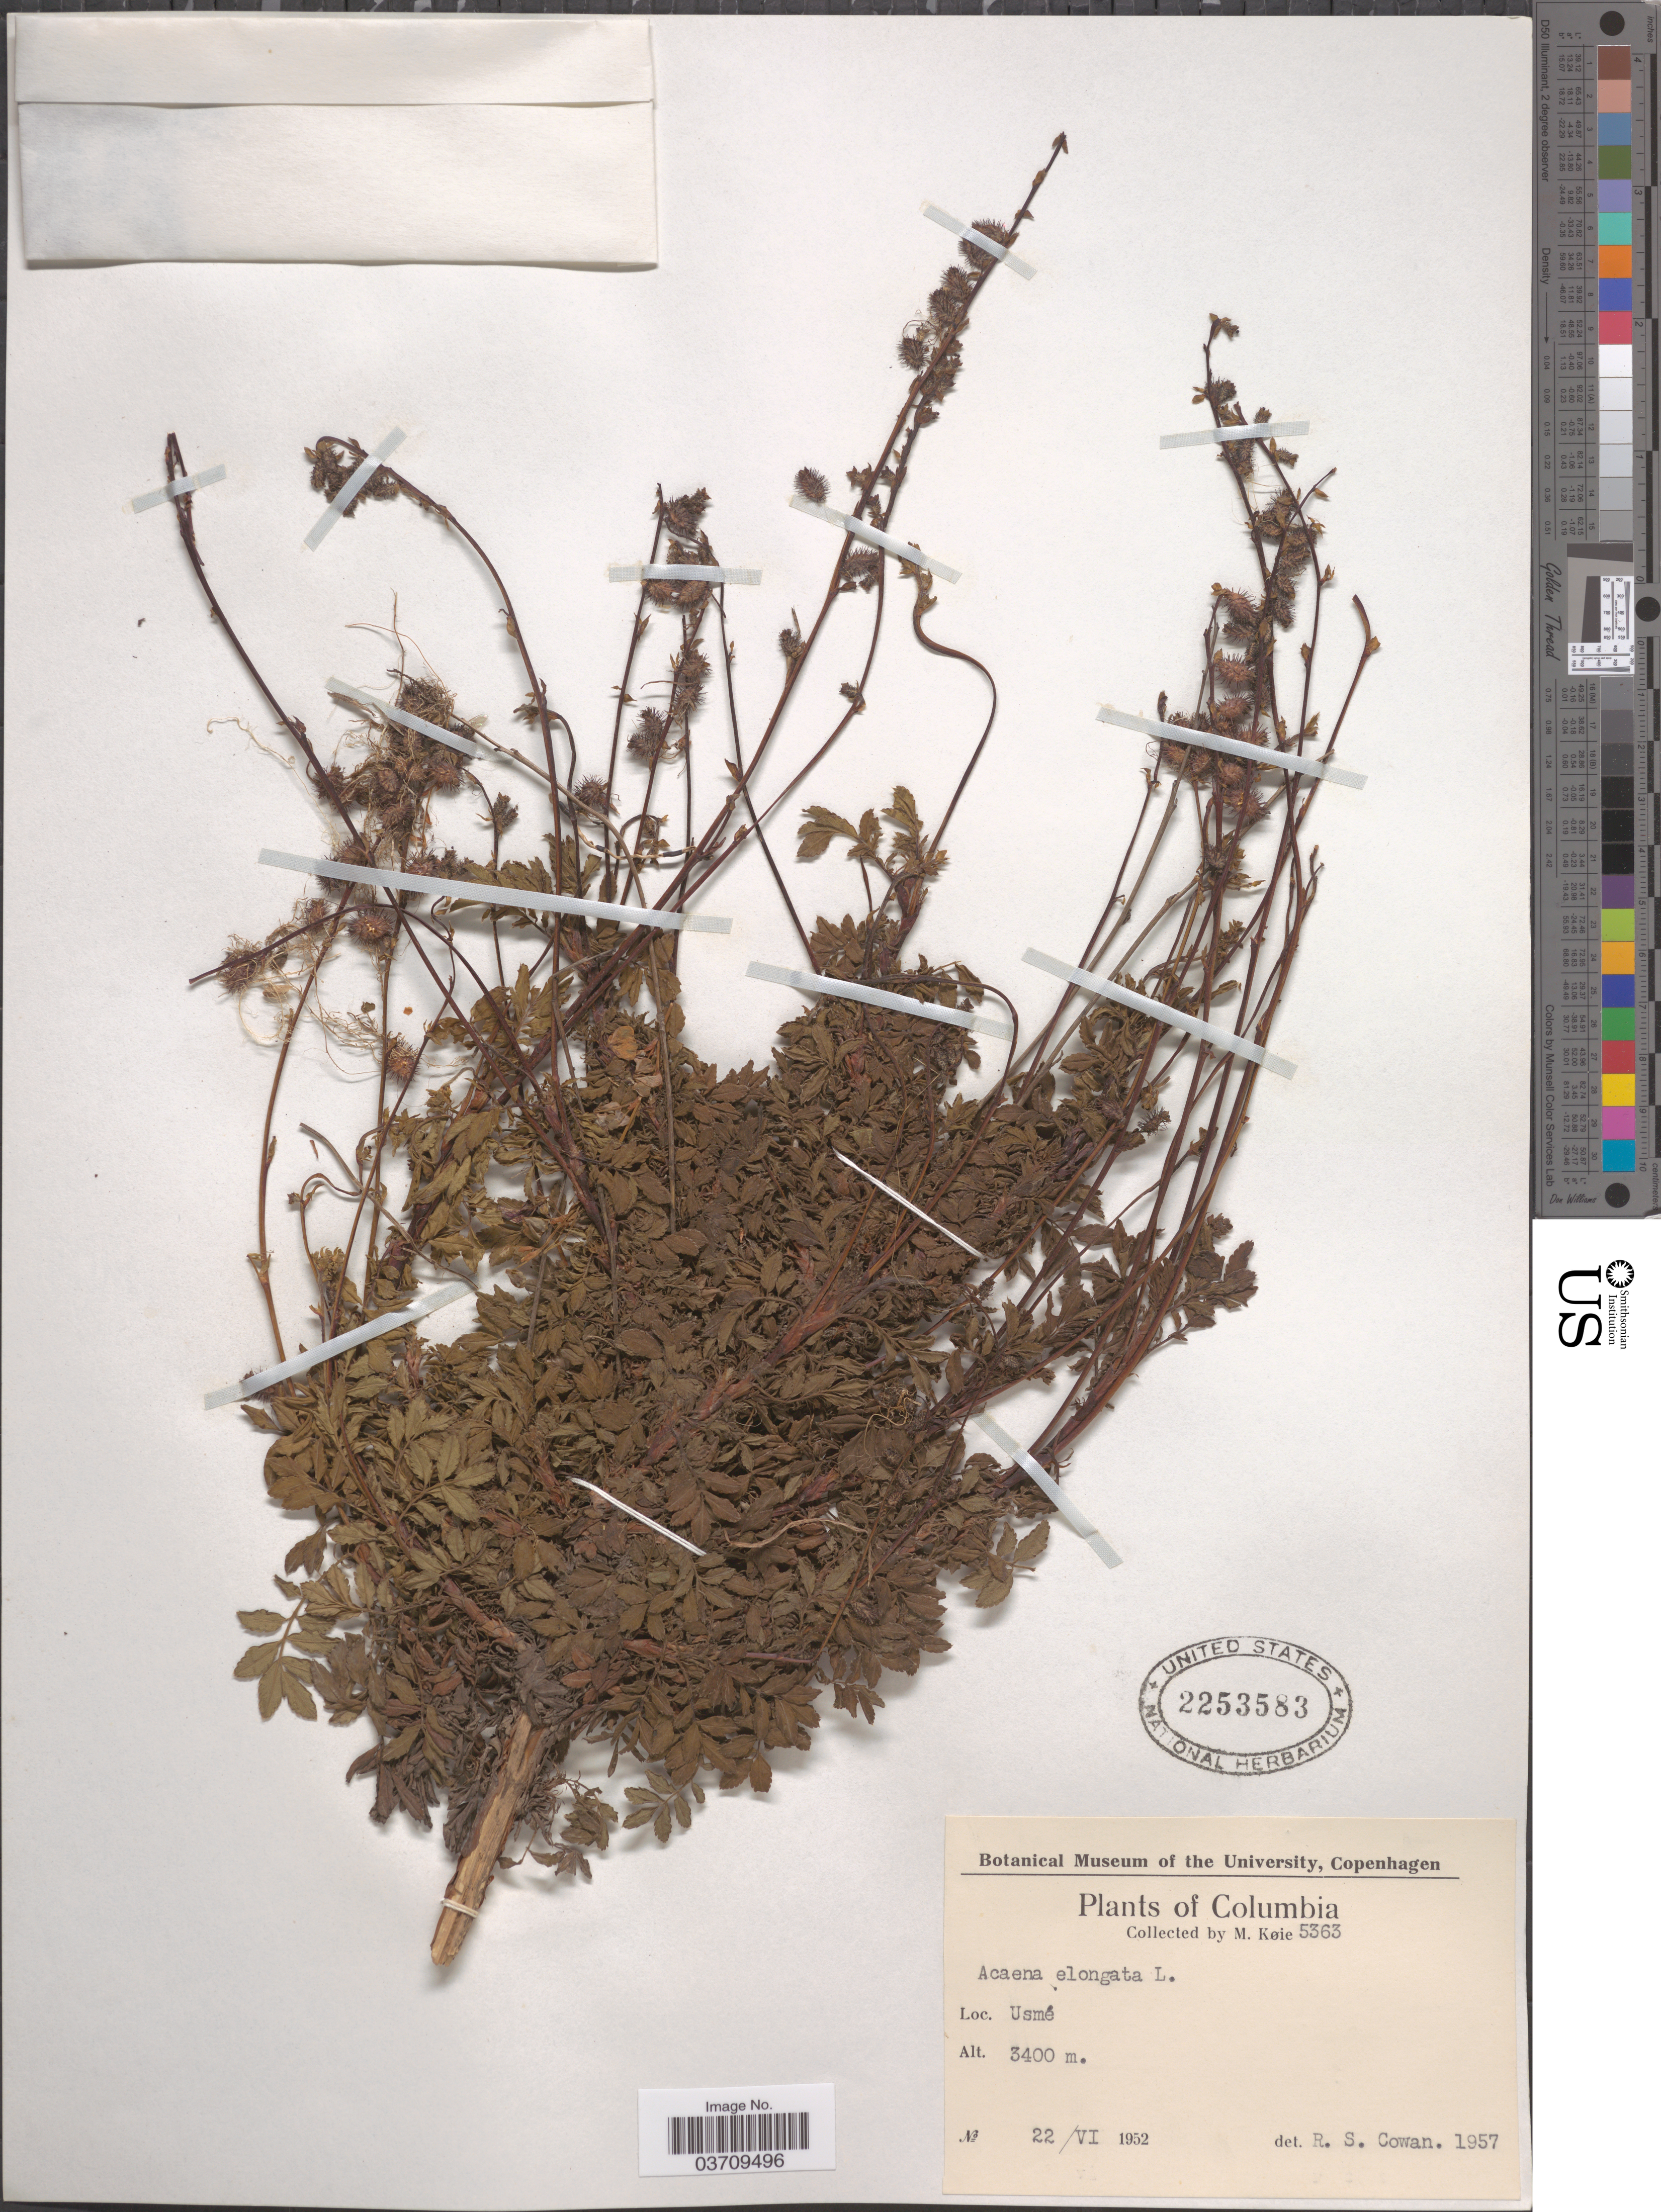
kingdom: Plantae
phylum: Tracheophyta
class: Magnoliopsida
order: Rosales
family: Rosaceae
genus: Acaena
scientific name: Acaena elongata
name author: L.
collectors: M. Köie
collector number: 5363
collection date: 1952-06-22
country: Colombia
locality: Usmé.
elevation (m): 3400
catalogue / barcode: US 2253583